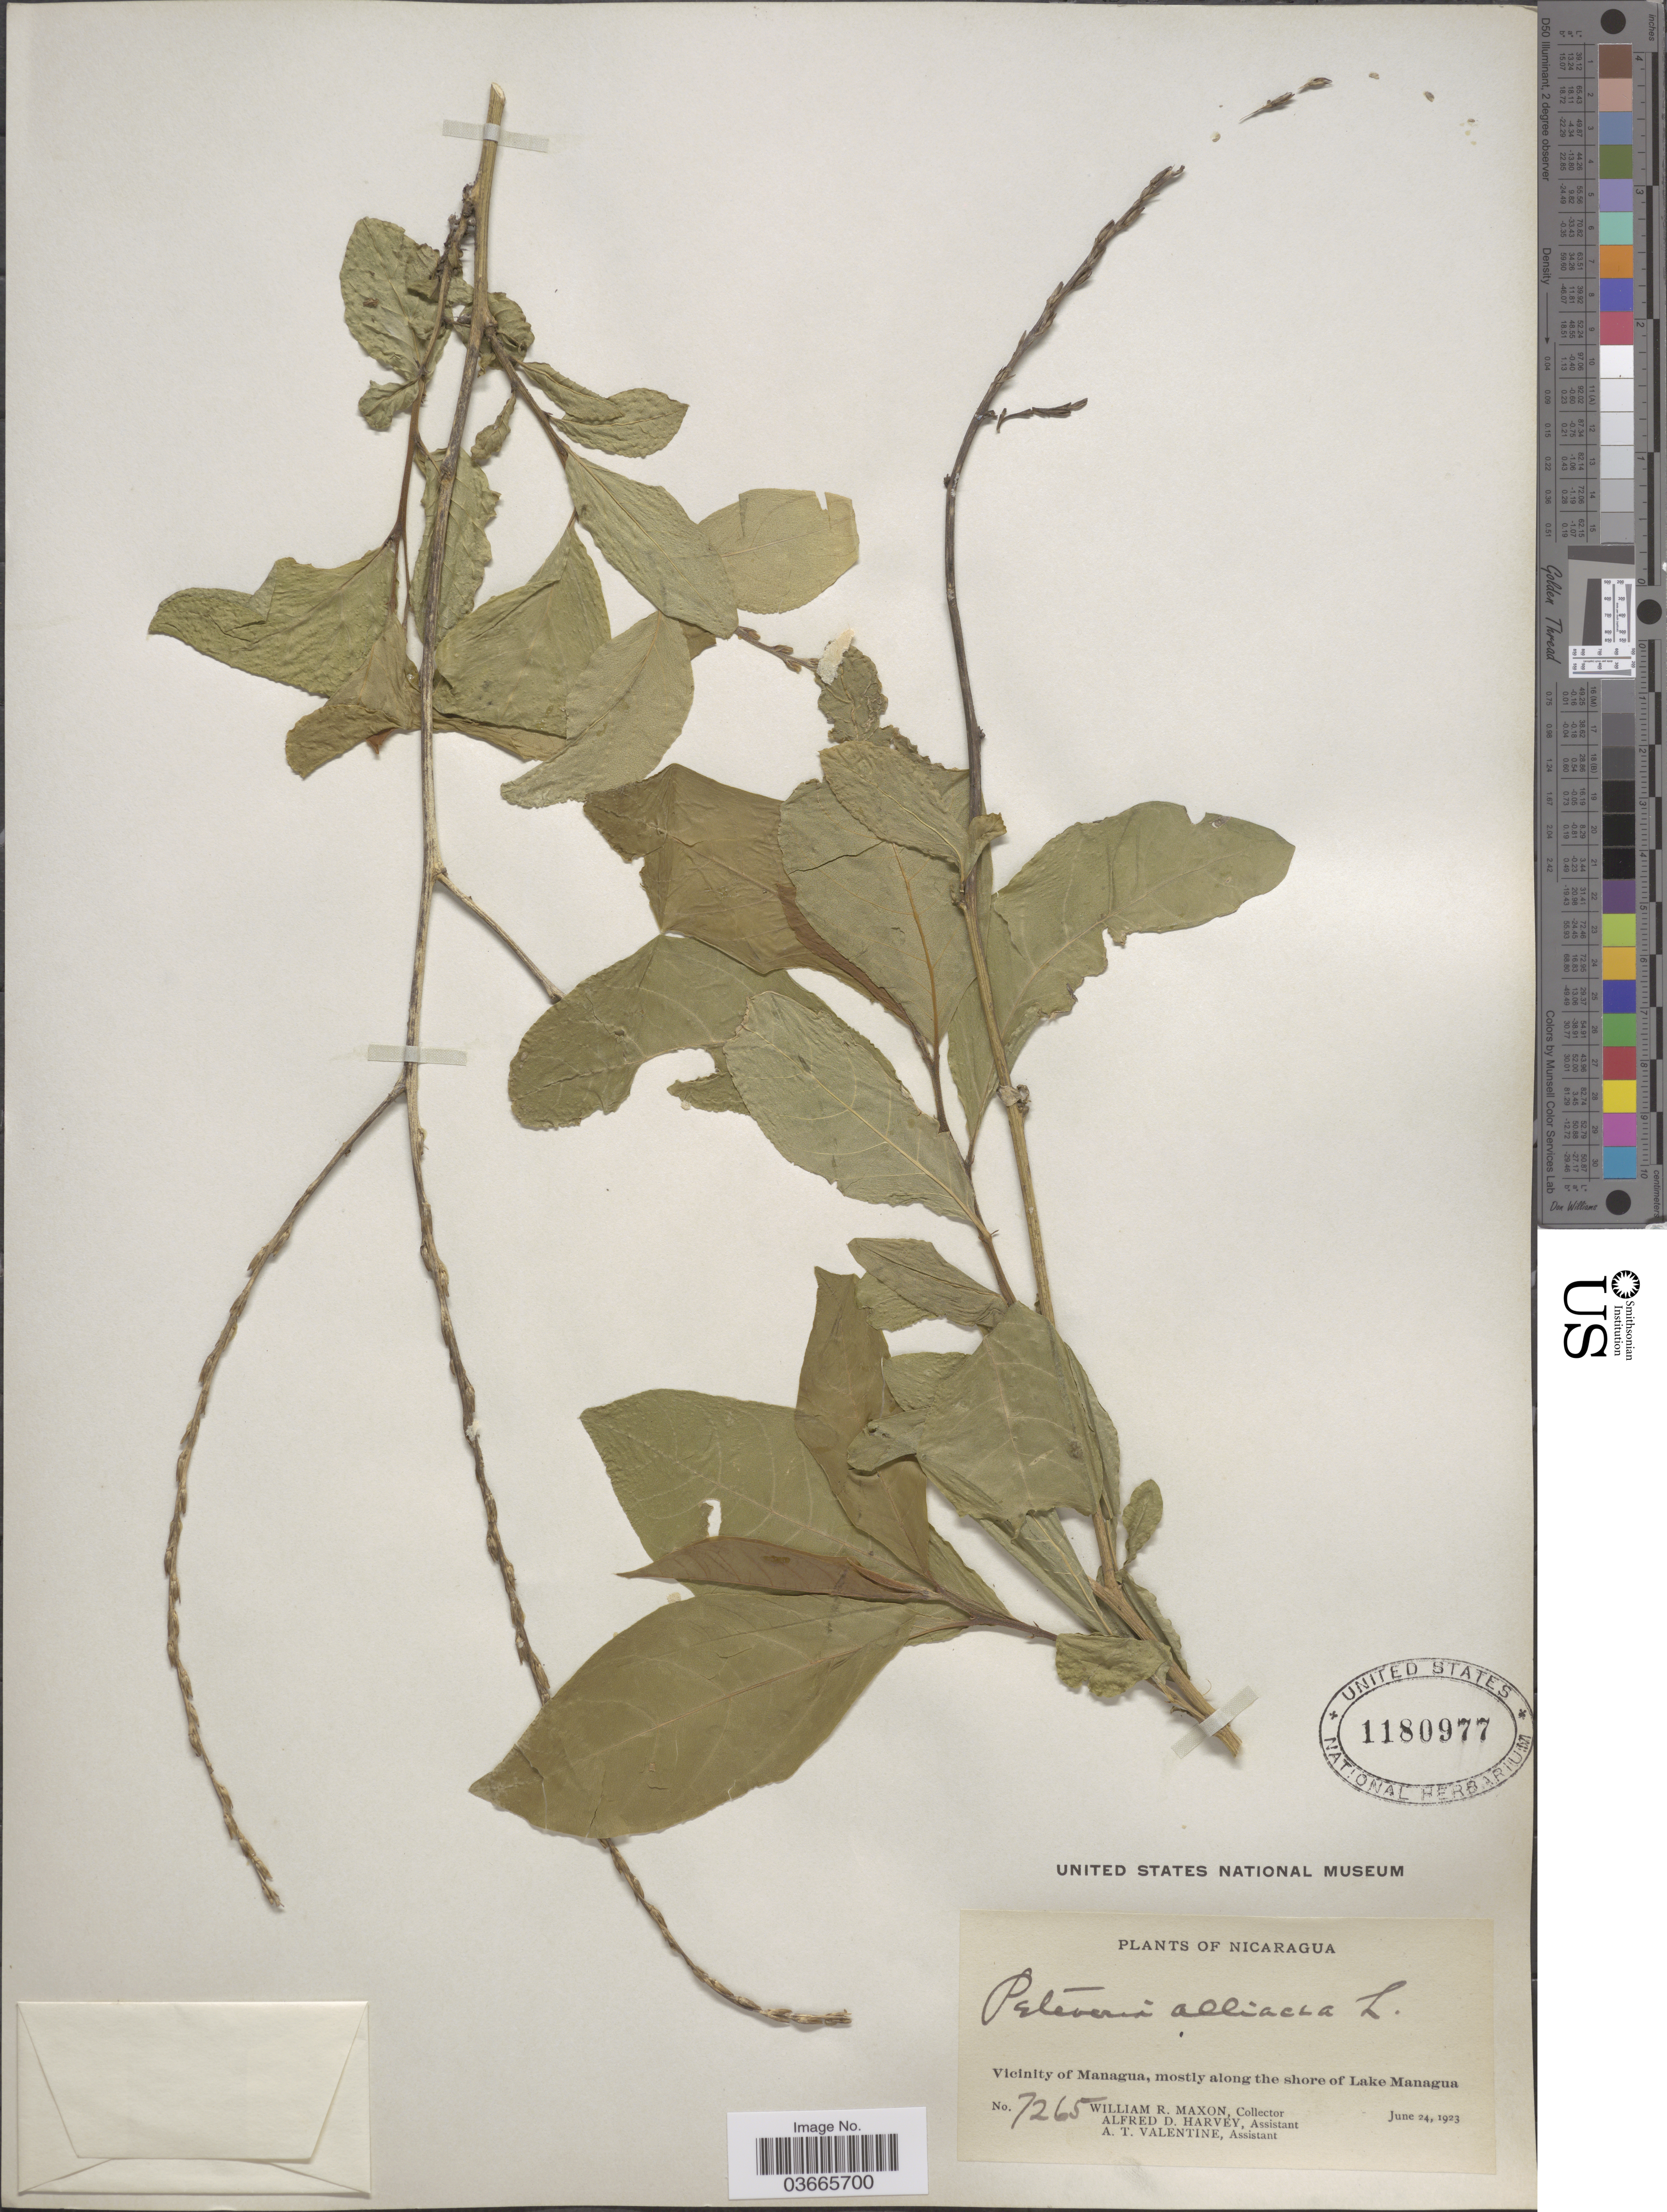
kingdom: Plantae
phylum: Tracheophyta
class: Magnoliopsida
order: Caryophyllales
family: Phytolaccaceae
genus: Petiveria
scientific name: Petiveria alliacea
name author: L.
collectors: W. R. Maxon, A. D. Harvey & A. Valentine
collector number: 7265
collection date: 1923-06-24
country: Nicaragua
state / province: Managua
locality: Vicinity of Managua, mostly along the shore of Lake Managua.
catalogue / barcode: US 1180977